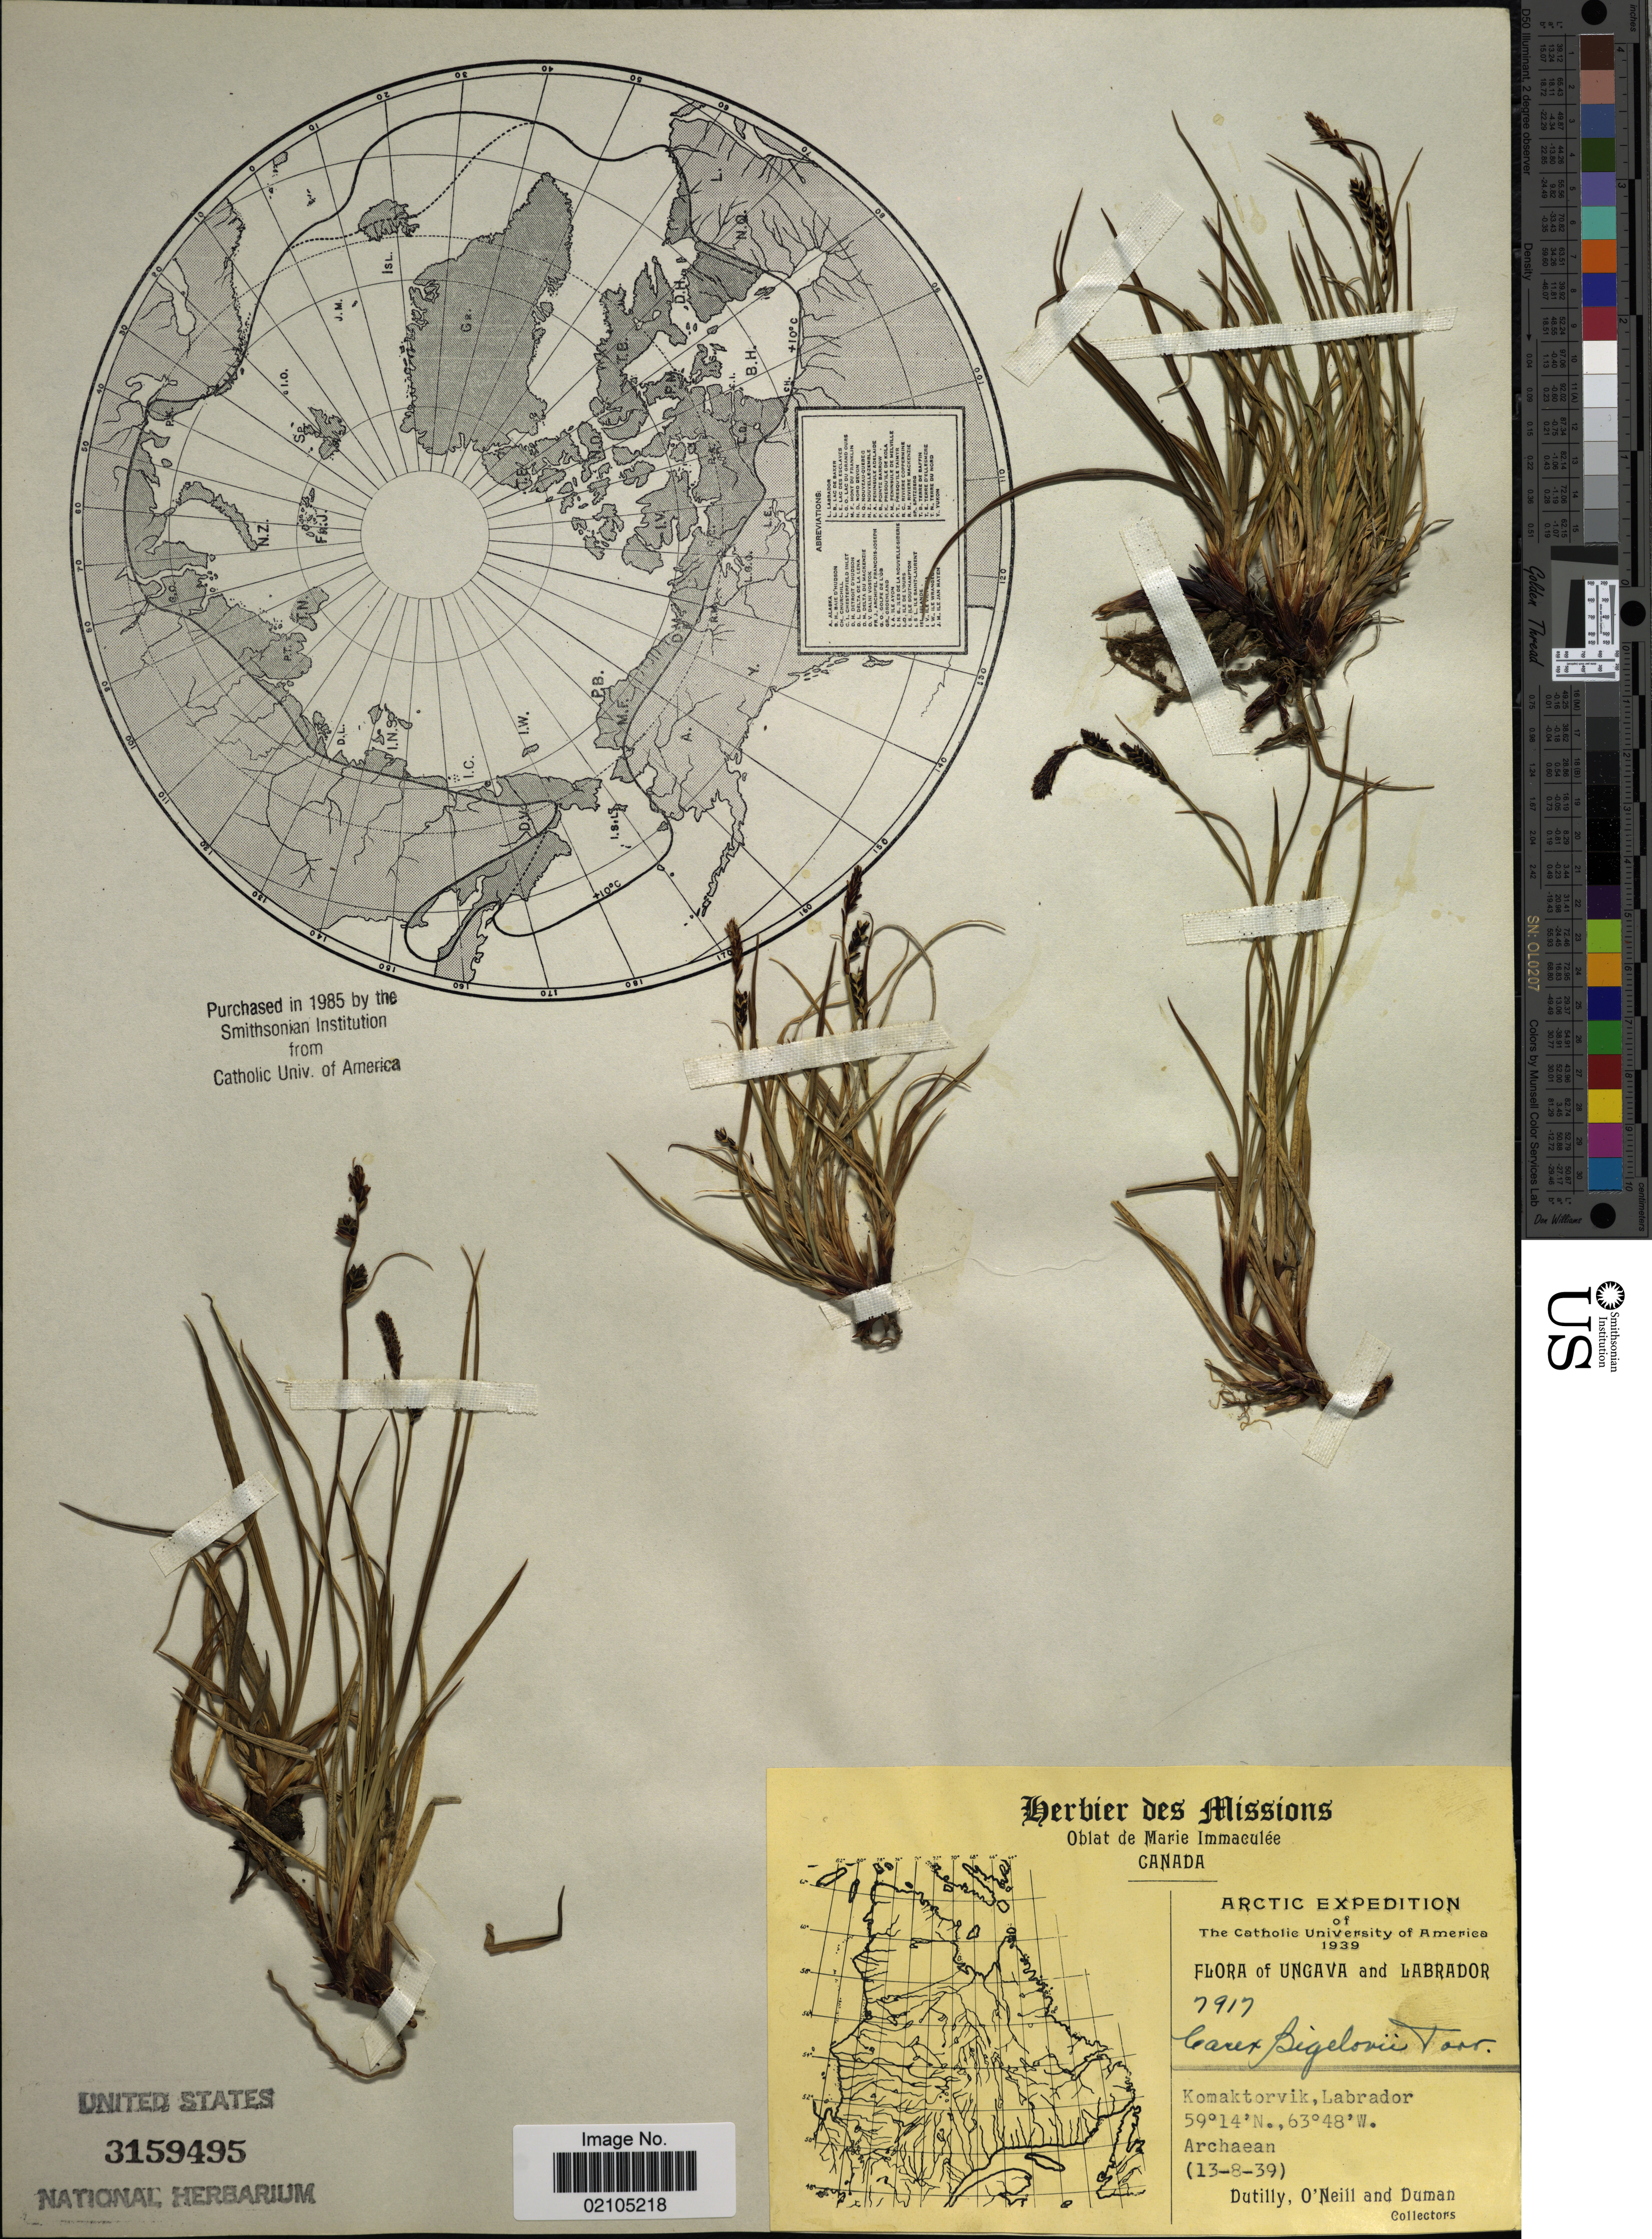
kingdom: Plantae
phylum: Tracheophyta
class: Liliopsida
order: Poales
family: Cyperaceae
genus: Carex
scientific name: Carex bigelowii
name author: Torr. ex Schwein.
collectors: -. Dutilly, -. O'Neill & -. Duman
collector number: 7917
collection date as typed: Transcribed d/m/y: 13/8/39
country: Canada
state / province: Newfoundland and Labrador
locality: Arctic, Komaktorvik, Labrador, Archaean.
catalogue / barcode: US 3159495